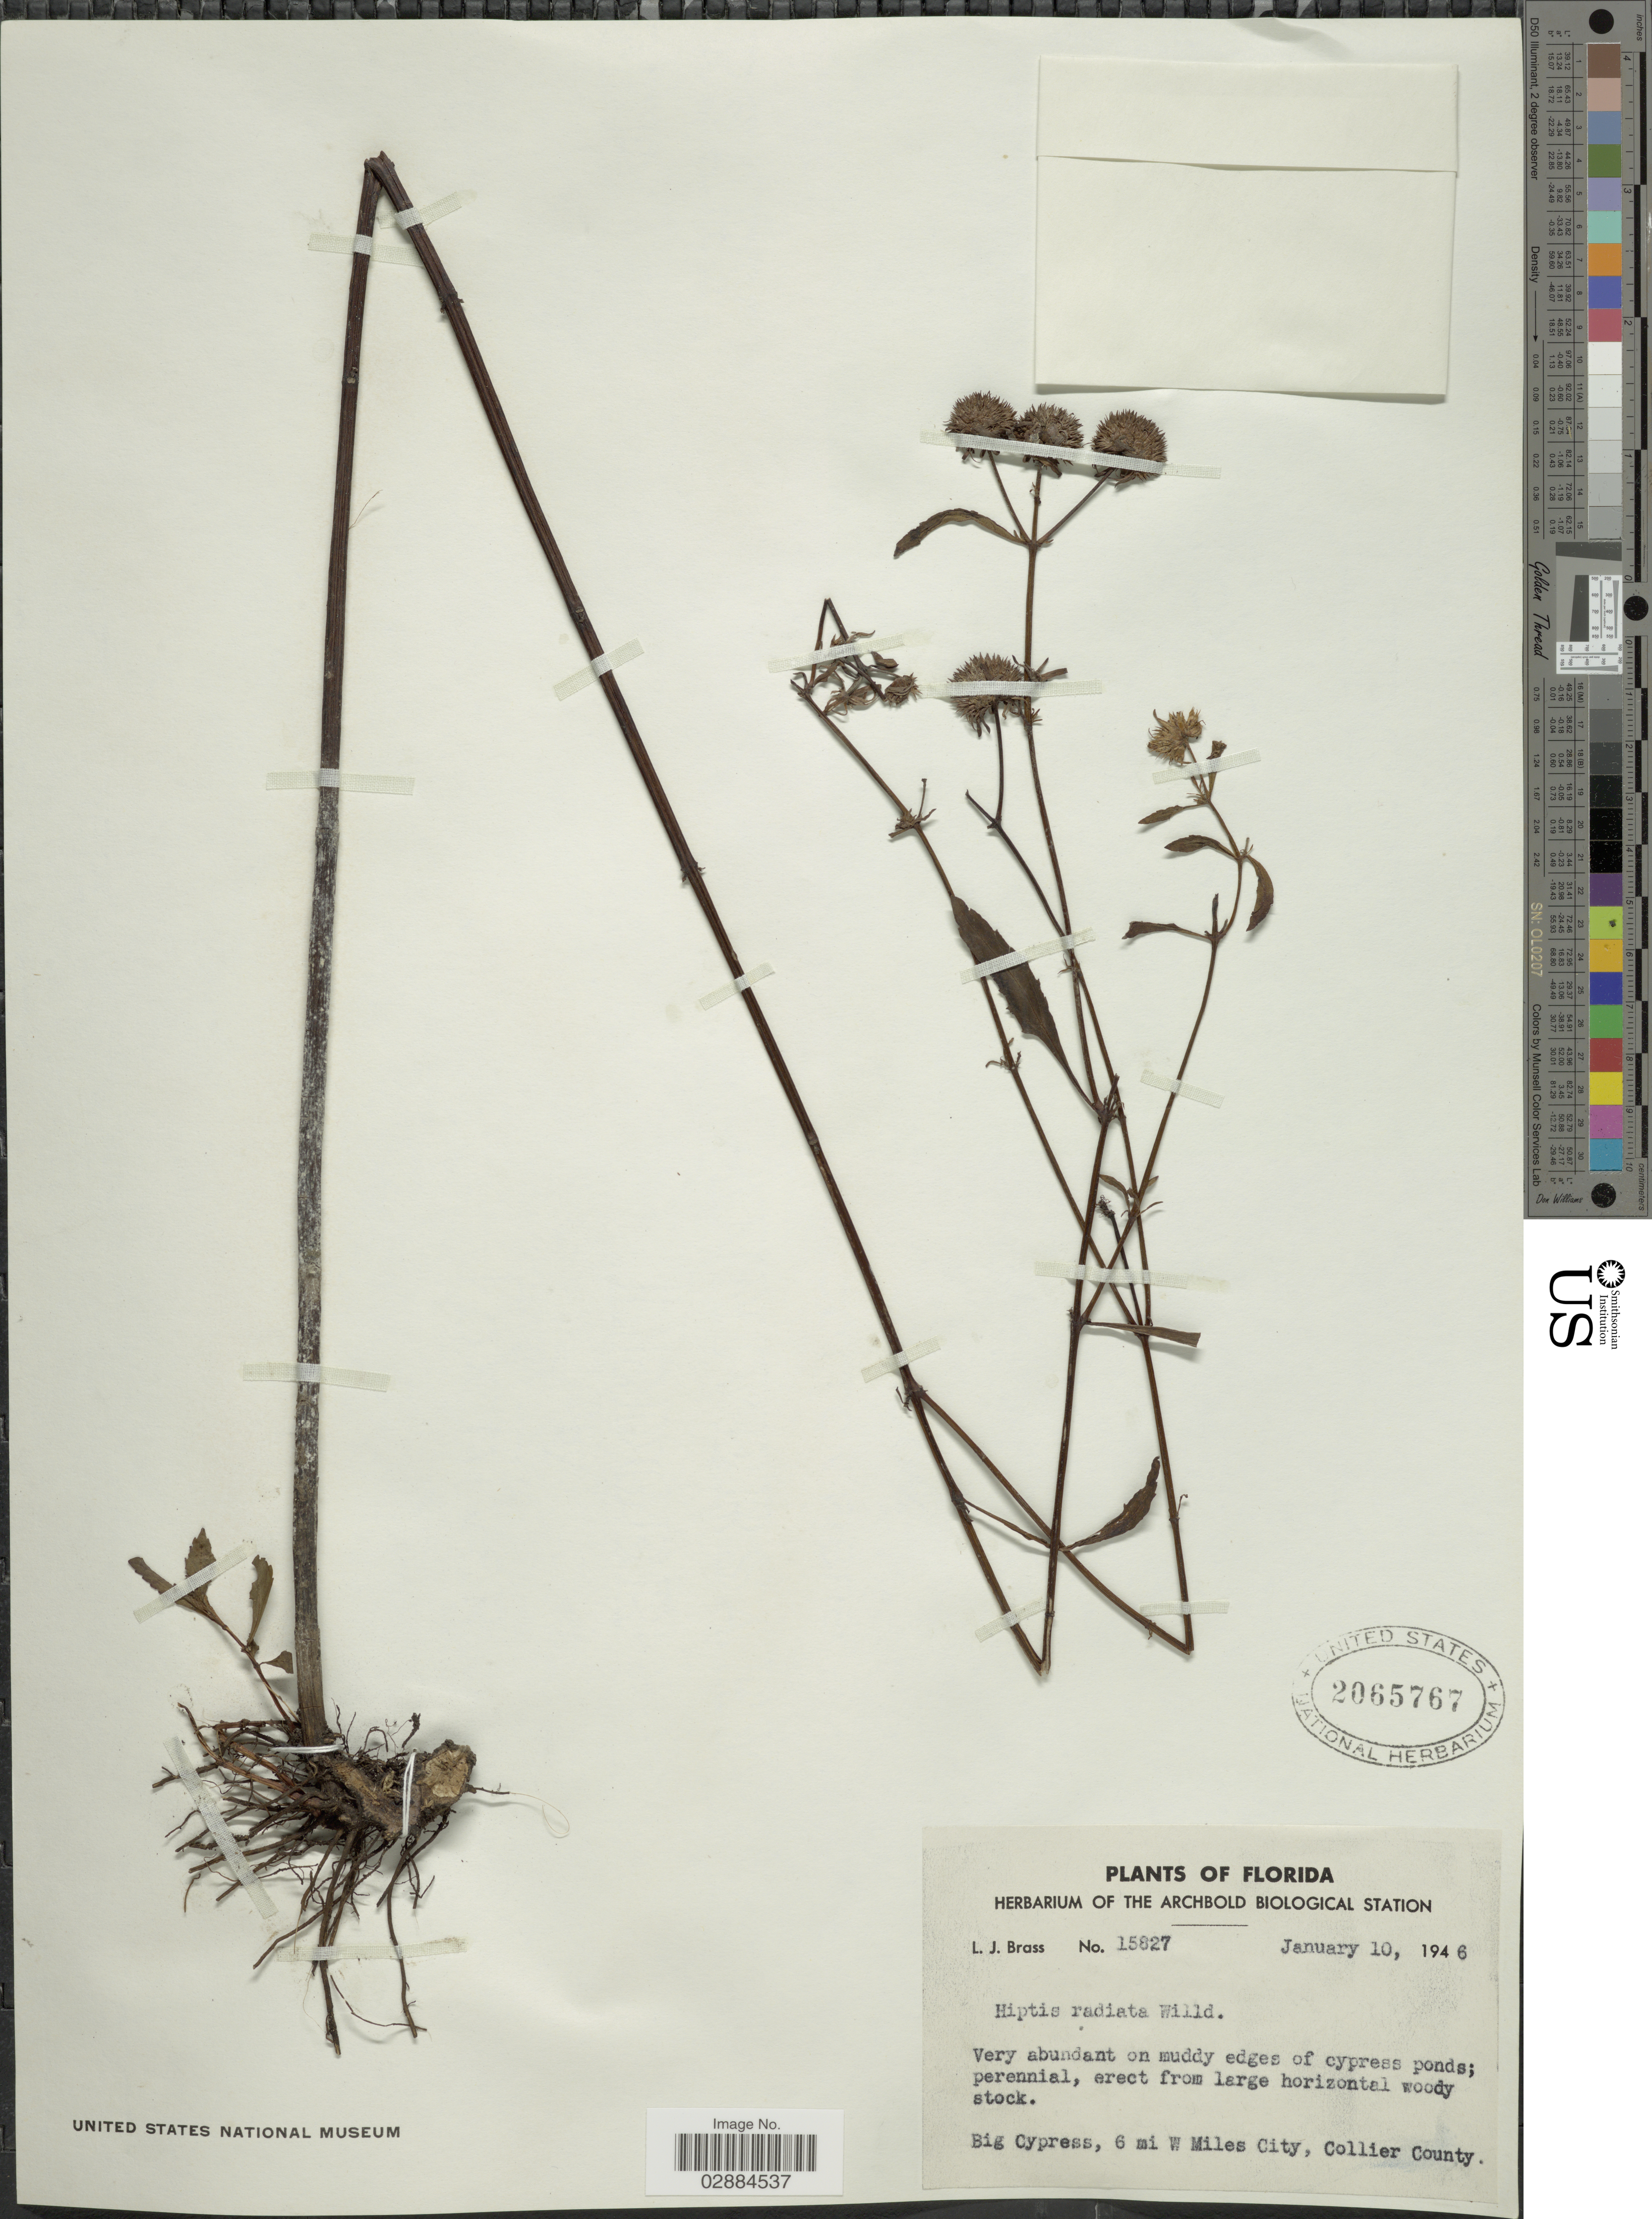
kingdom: Plantae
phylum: Tracheophyta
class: Magnoliopsida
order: Lamiales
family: Lamiaceae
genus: Hyptis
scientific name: Hyptis radiata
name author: Kunth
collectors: L. J. Brass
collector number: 15827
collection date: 1946-01-10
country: United States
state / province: Florida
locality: Big Cypress, 6 mi W Miles City, Collier County.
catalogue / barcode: US 2065767